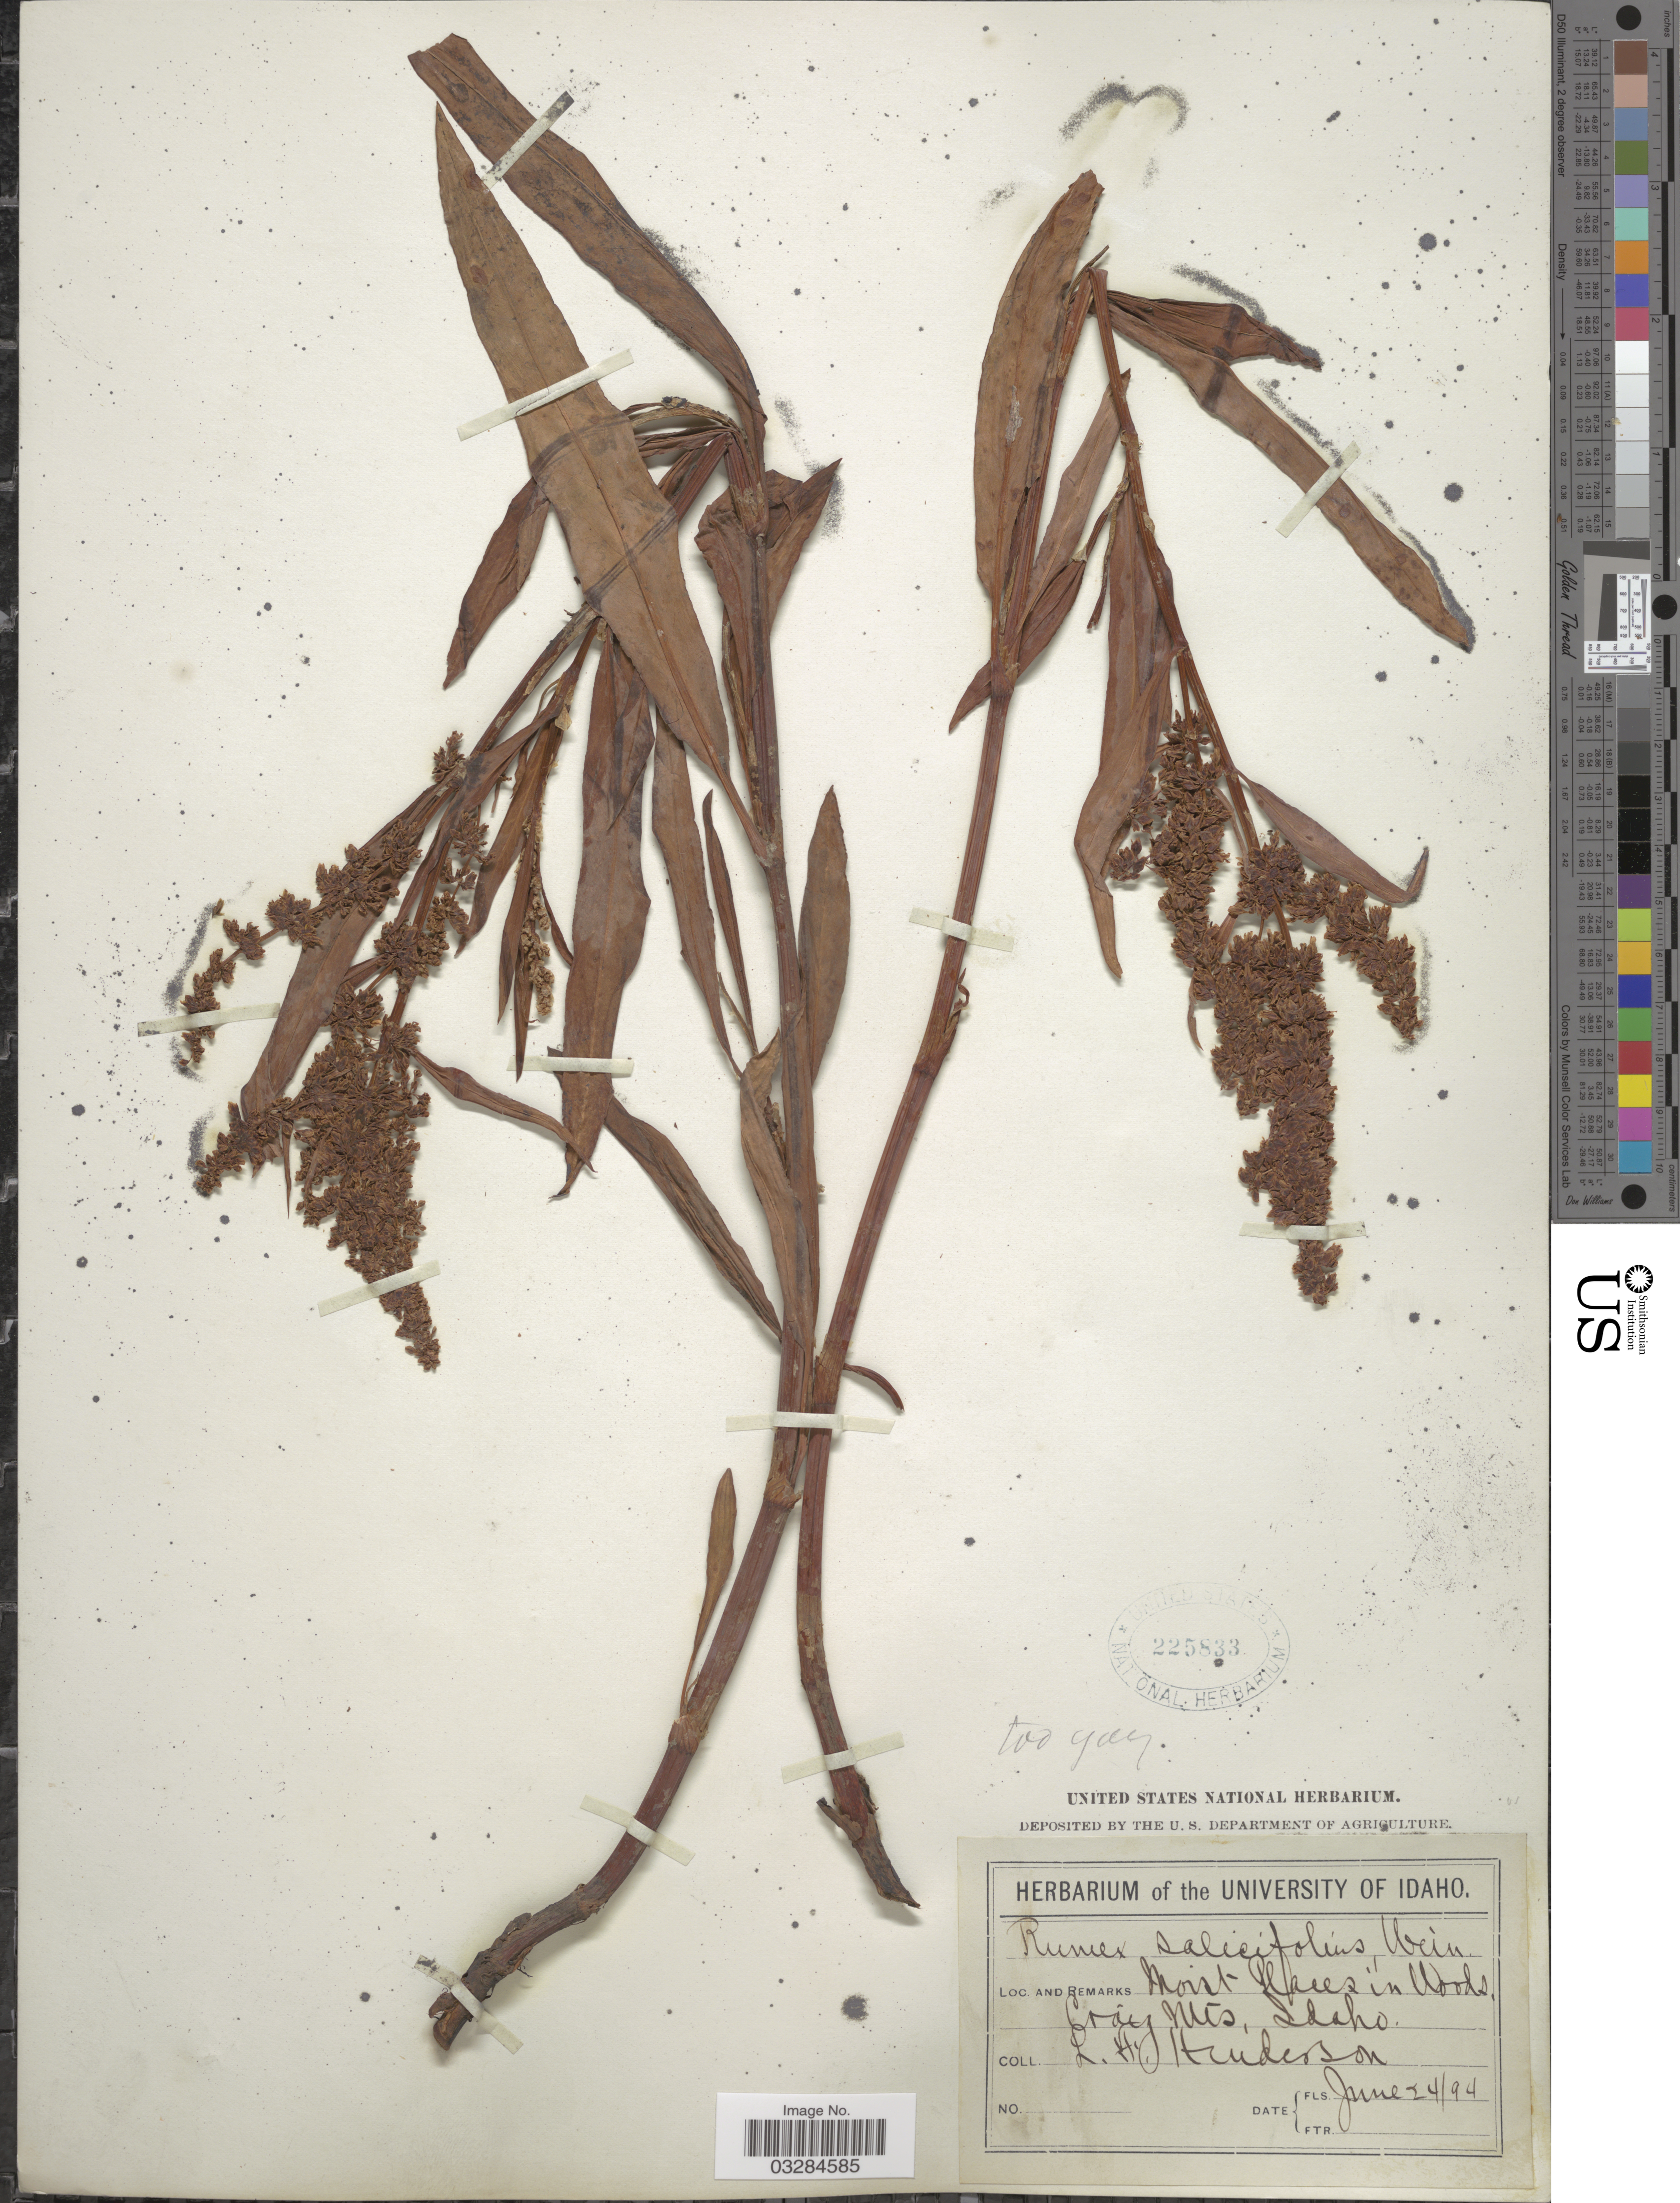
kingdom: Plantae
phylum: Tracheophyta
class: Magnoliopsida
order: Caryophyllales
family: Polygonaceae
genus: Rumex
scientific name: Rumex salicifolius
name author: Weinm.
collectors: L. Henderson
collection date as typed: Transcribed d/m/y: 24/6/94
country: United States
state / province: Idaho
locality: Moist places in Woods. Craig Mts.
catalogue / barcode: US 225833